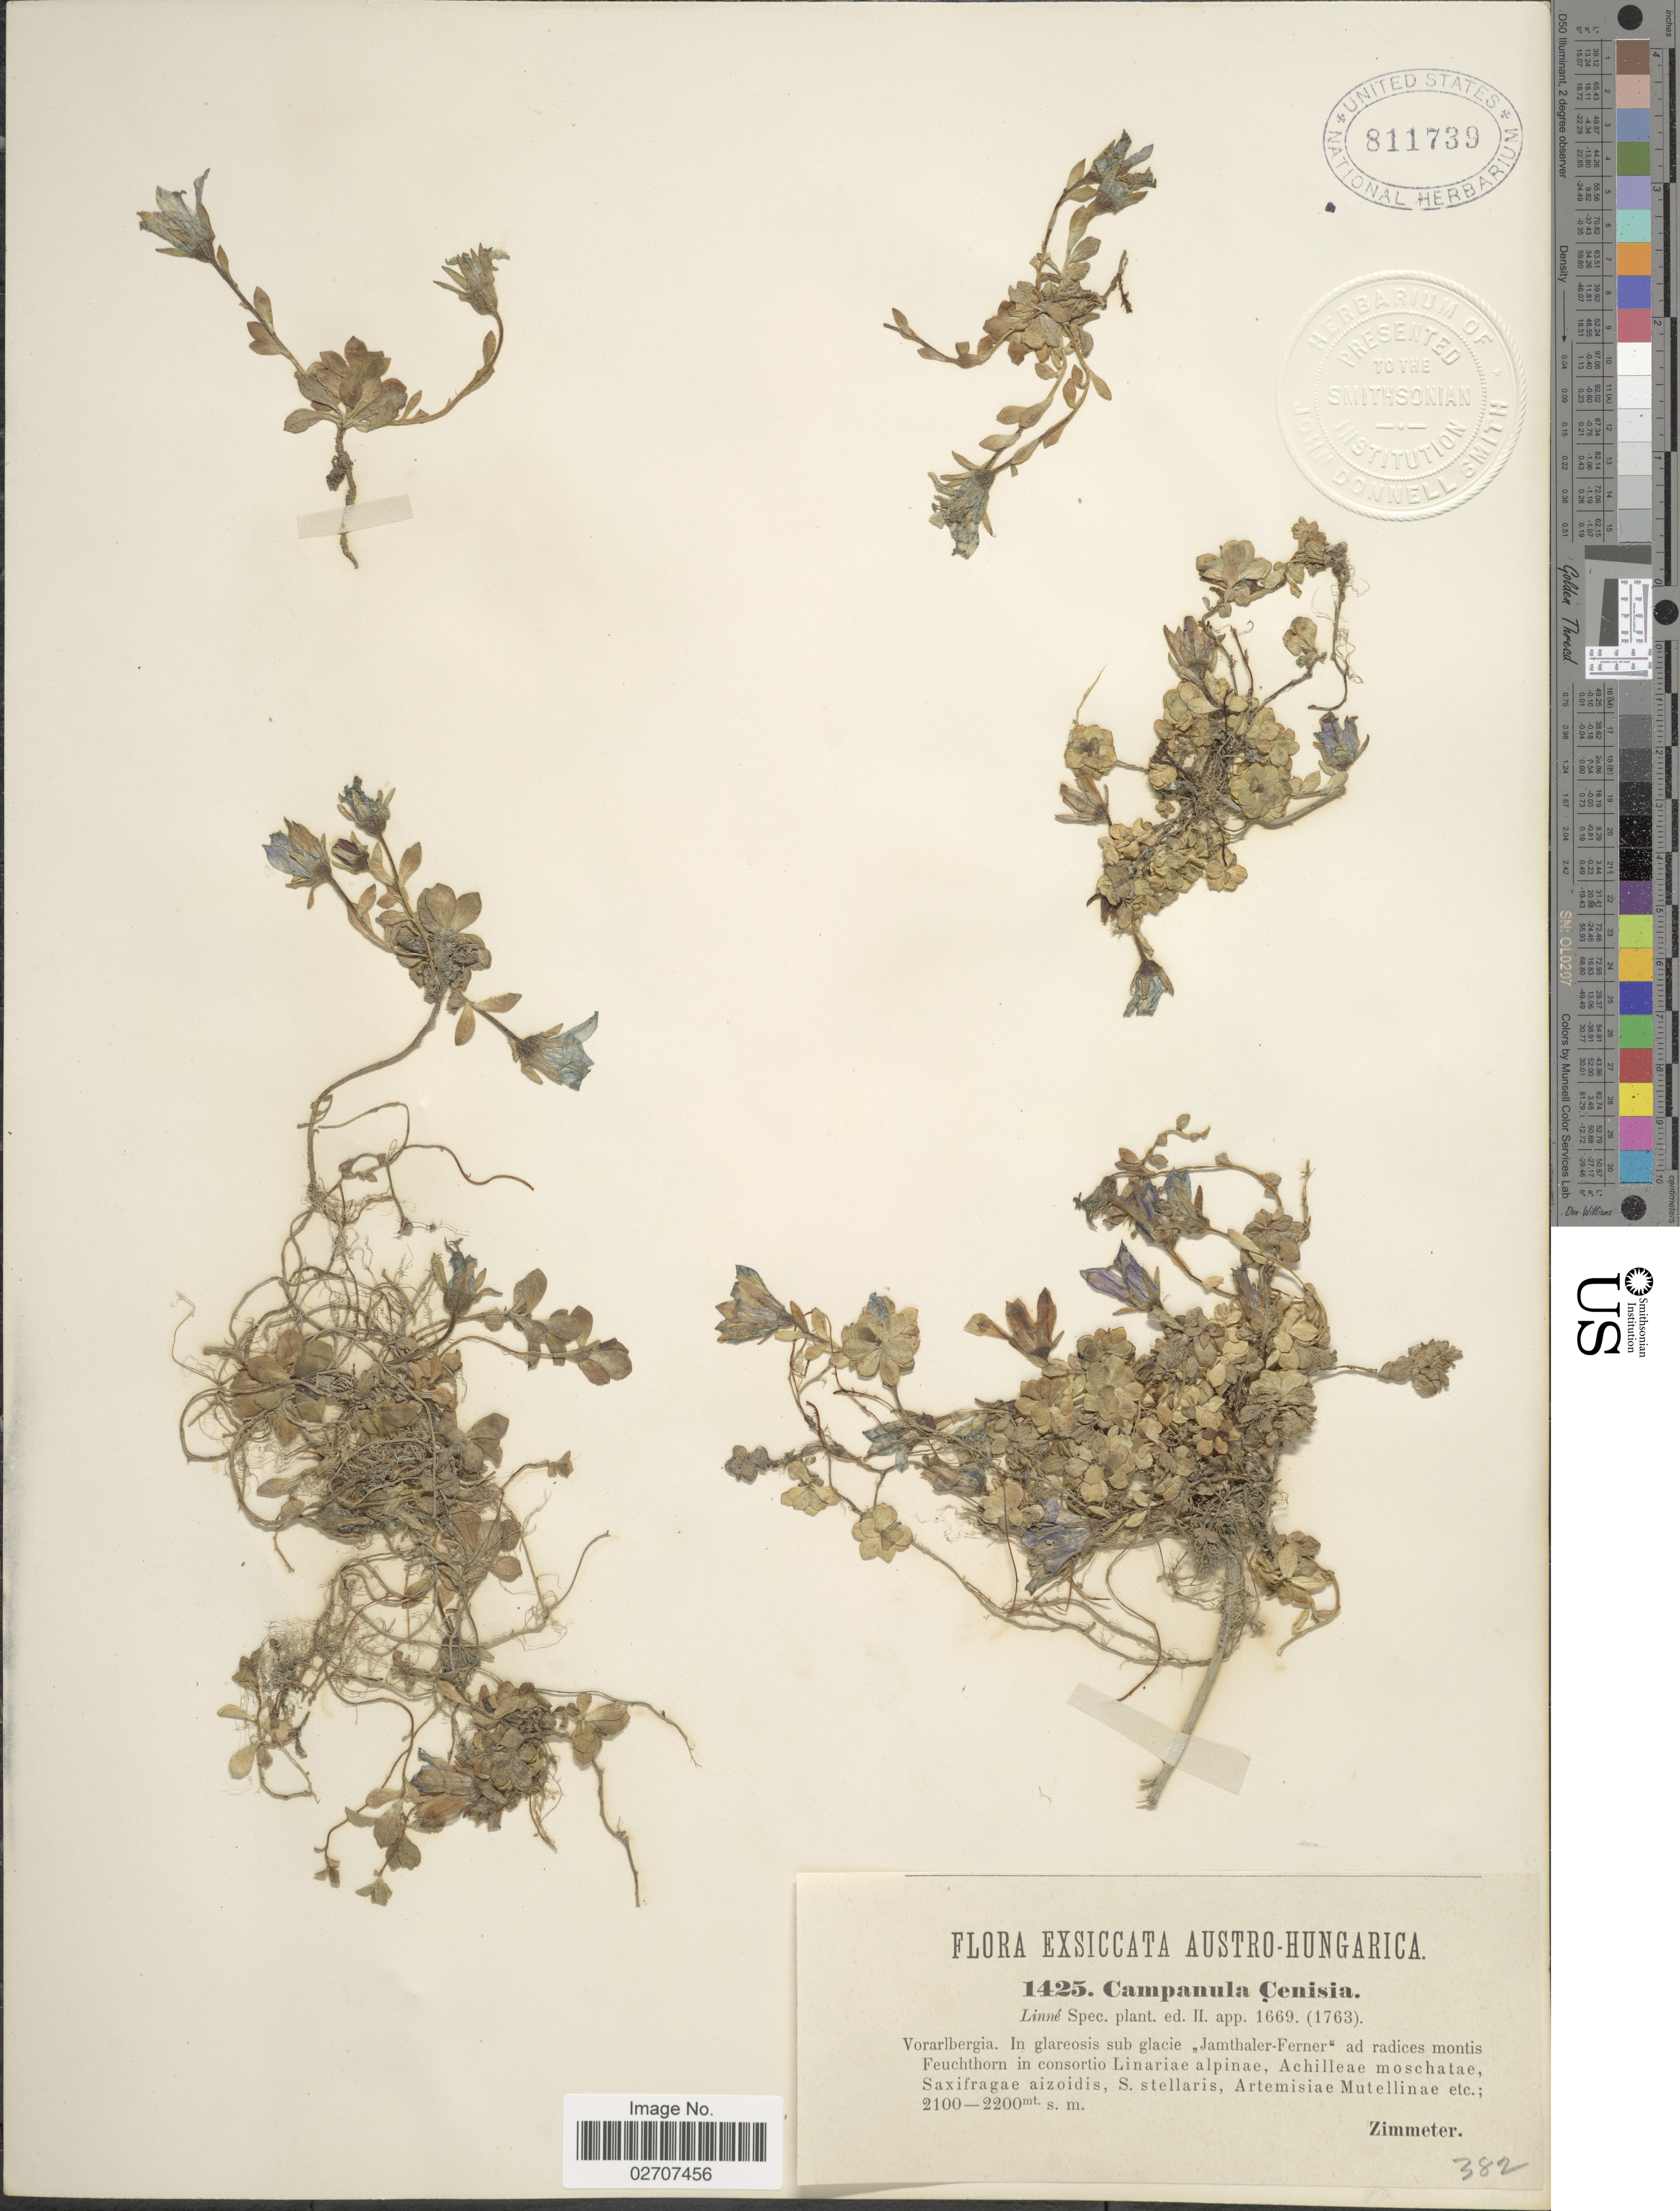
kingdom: Plantae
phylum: Tracheophyta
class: Magnoliopsida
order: Asterales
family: Campanulaceae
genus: Campanula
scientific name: Campanula cenisia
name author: L.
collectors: A. Zimmeter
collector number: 1425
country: Austria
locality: Austro-Hungarica, Vorarlbergia, in glareosis sub glacie "Jamthaler-Ferner"ad radices montis Feuchthorn in consortio.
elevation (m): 2100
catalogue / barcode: US 811739